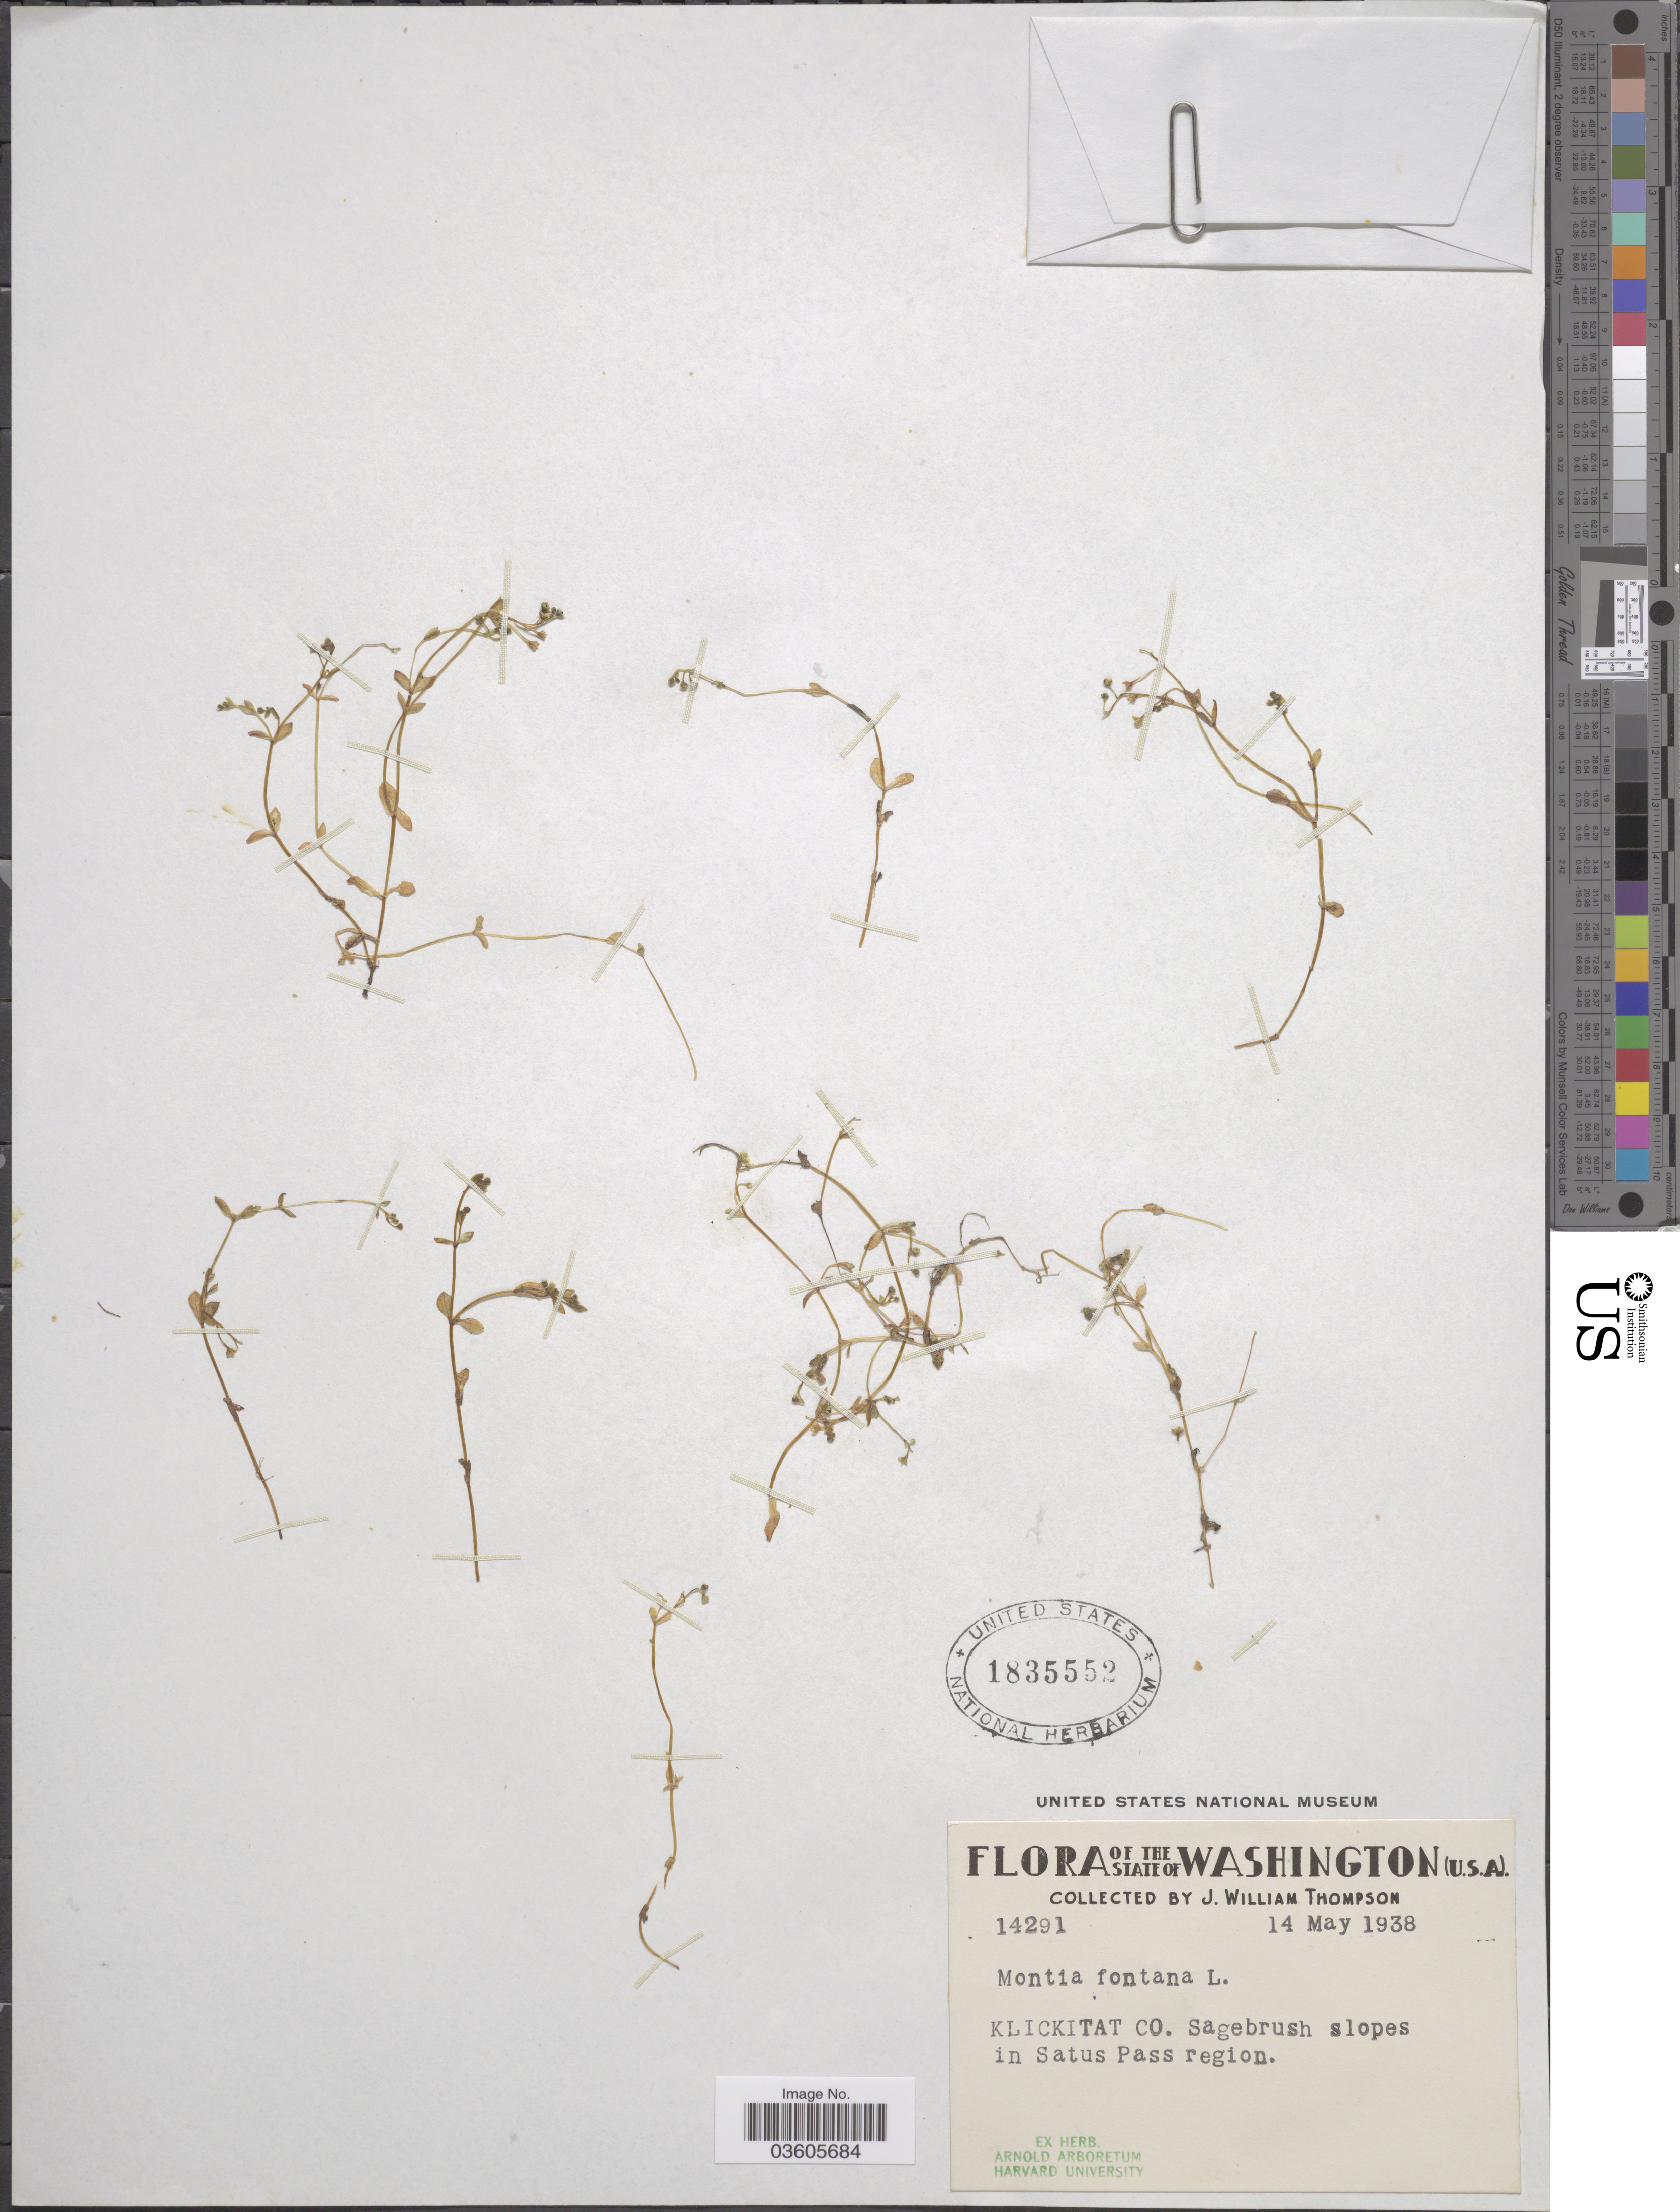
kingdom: Plantae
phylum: Tracheophyta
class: Magnoliopsida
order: Caryophyllales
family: Montiaceae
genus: Montia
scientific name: Montia fontana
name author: L.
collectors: J. W. Thompson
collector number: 14291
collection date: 1938-05-14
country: United States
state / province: Washington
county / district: Klickitat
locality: Klickitat Co. Sagebrush slopes in Satus Pass region.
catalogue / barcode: US 1835552